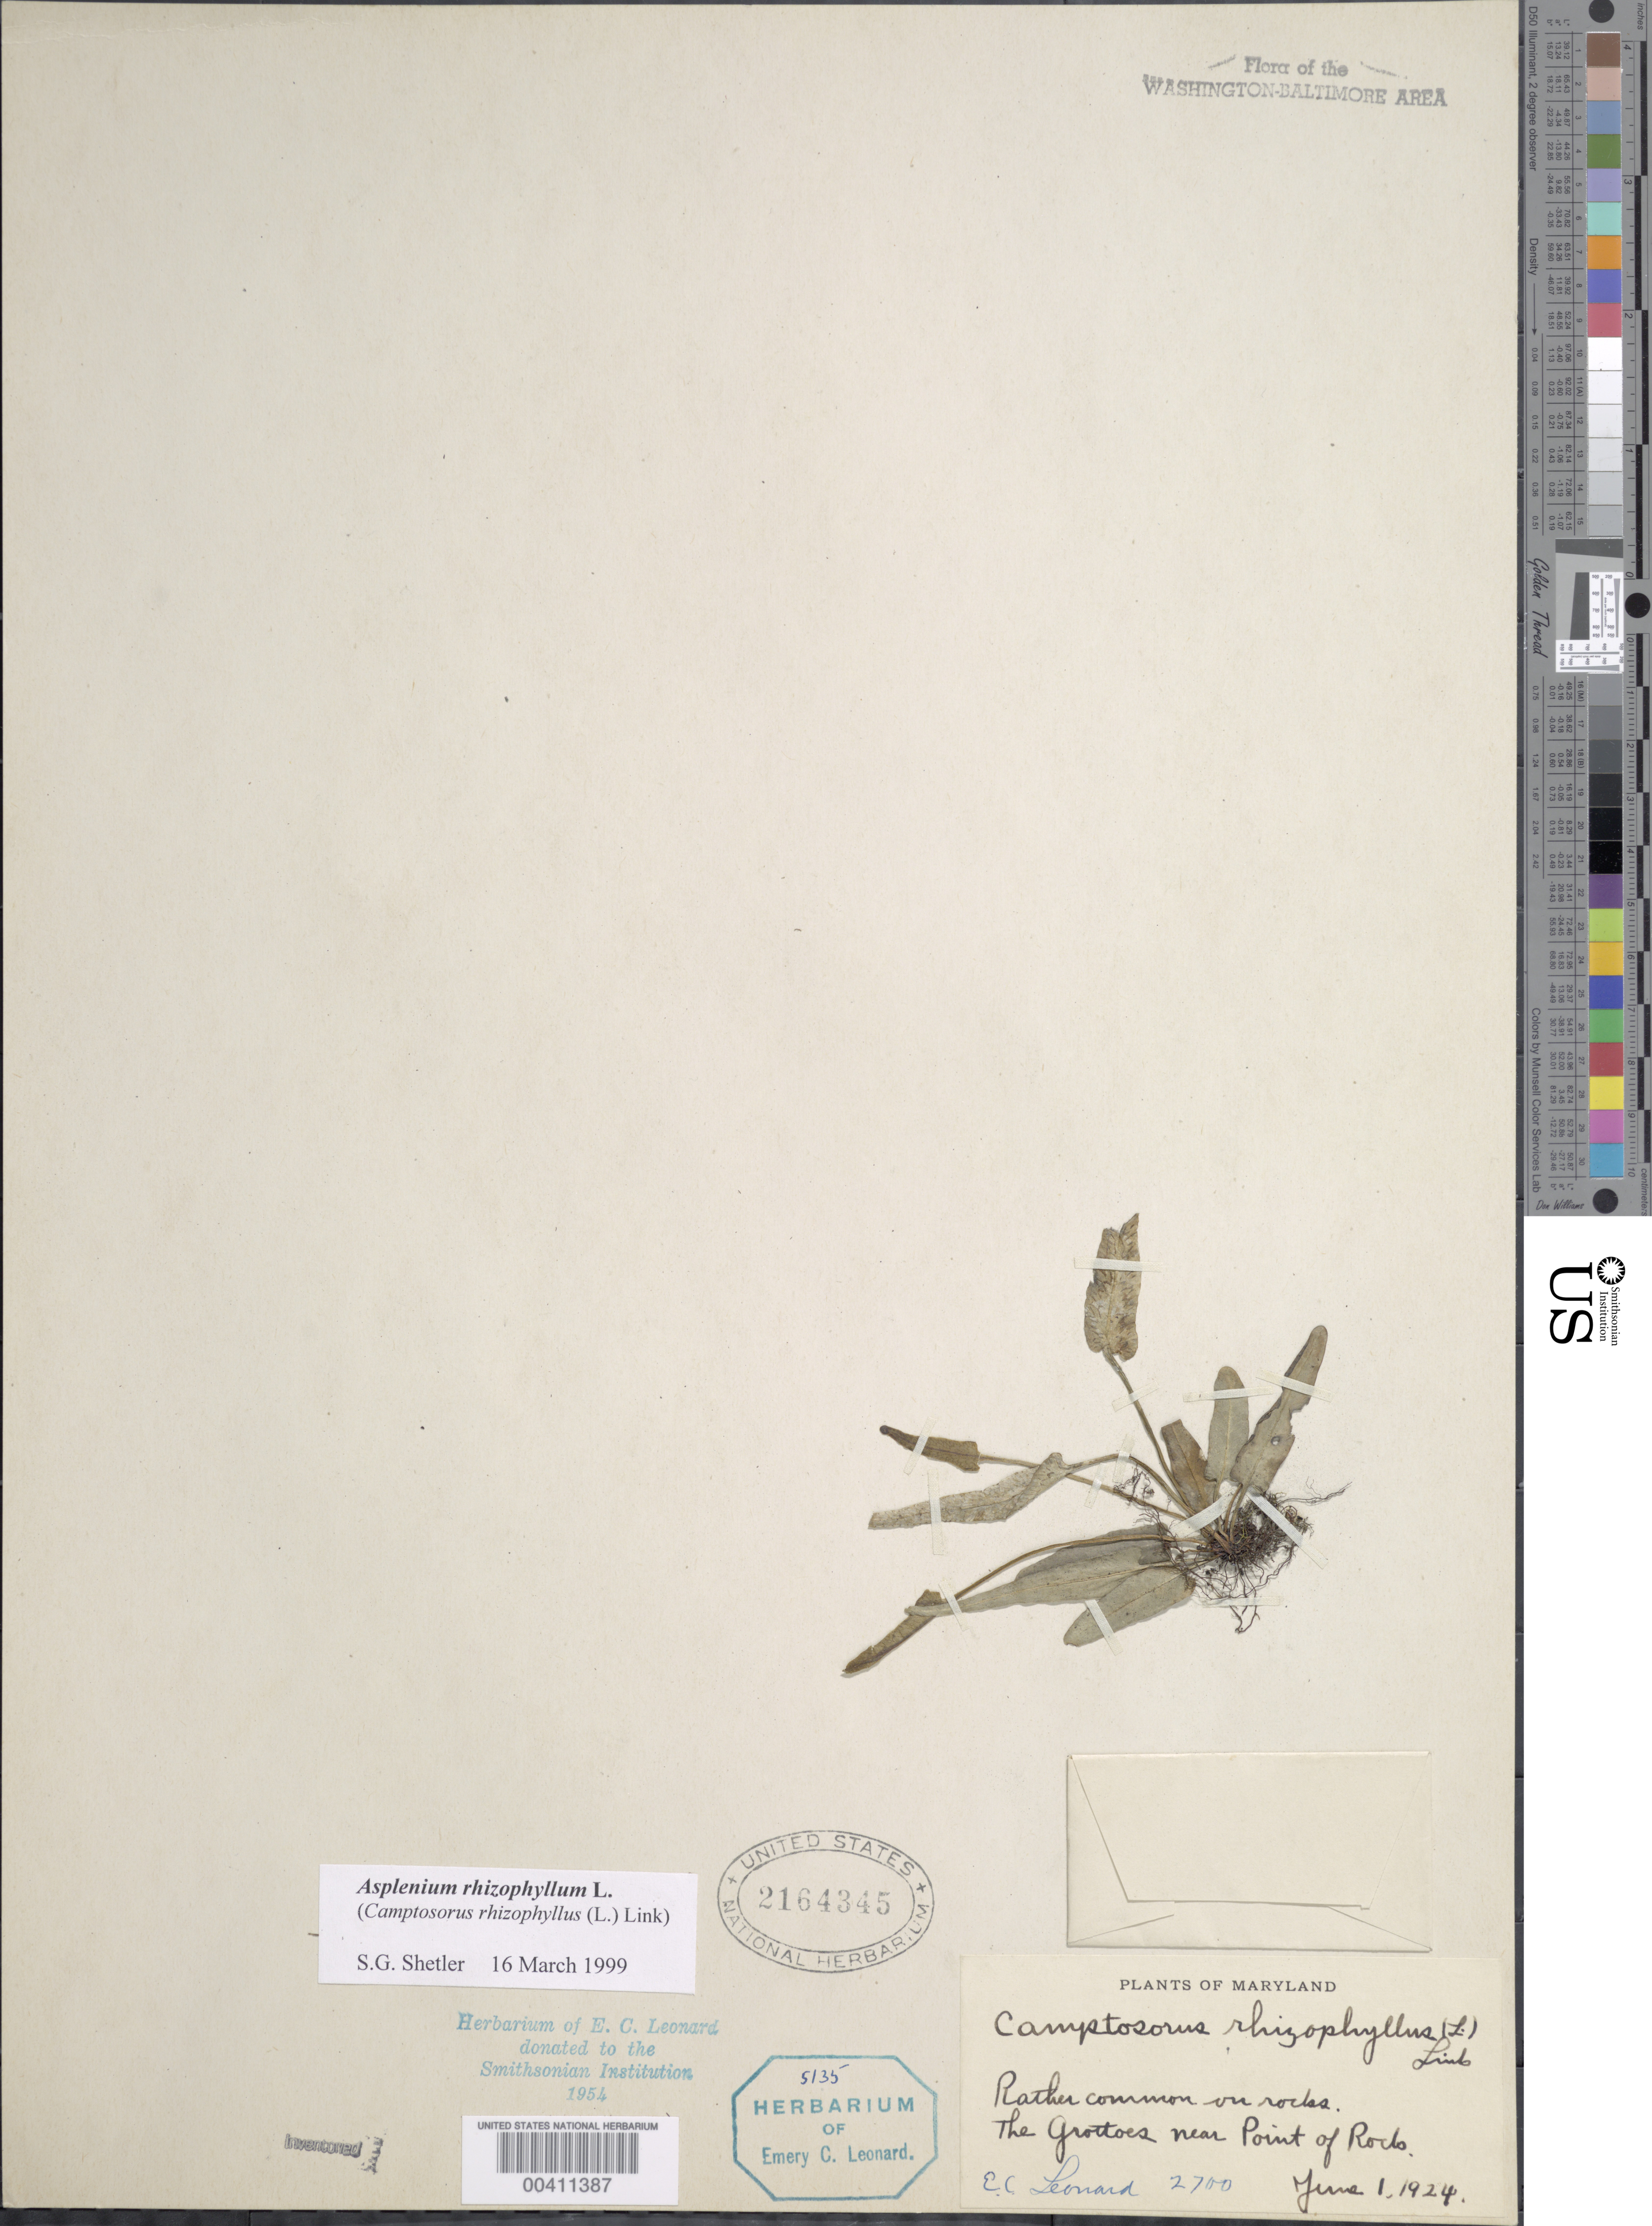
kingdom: Plantae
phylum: Tracheophyta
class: Polypodiopsida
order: Polypodiales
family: Aspleniaceae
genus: Asplenium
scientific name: Asplenium rhizophyllum var. auriculatum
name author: Hieron.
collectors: E. C. Leonard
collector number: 2700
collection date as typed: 01 Jun 1924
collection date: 1924-06-01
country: United States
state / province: Maryland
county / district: Frederick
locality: Grottoes near Point of Rocks C. & O. Canal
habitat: On rocks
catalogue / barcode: US 2164345